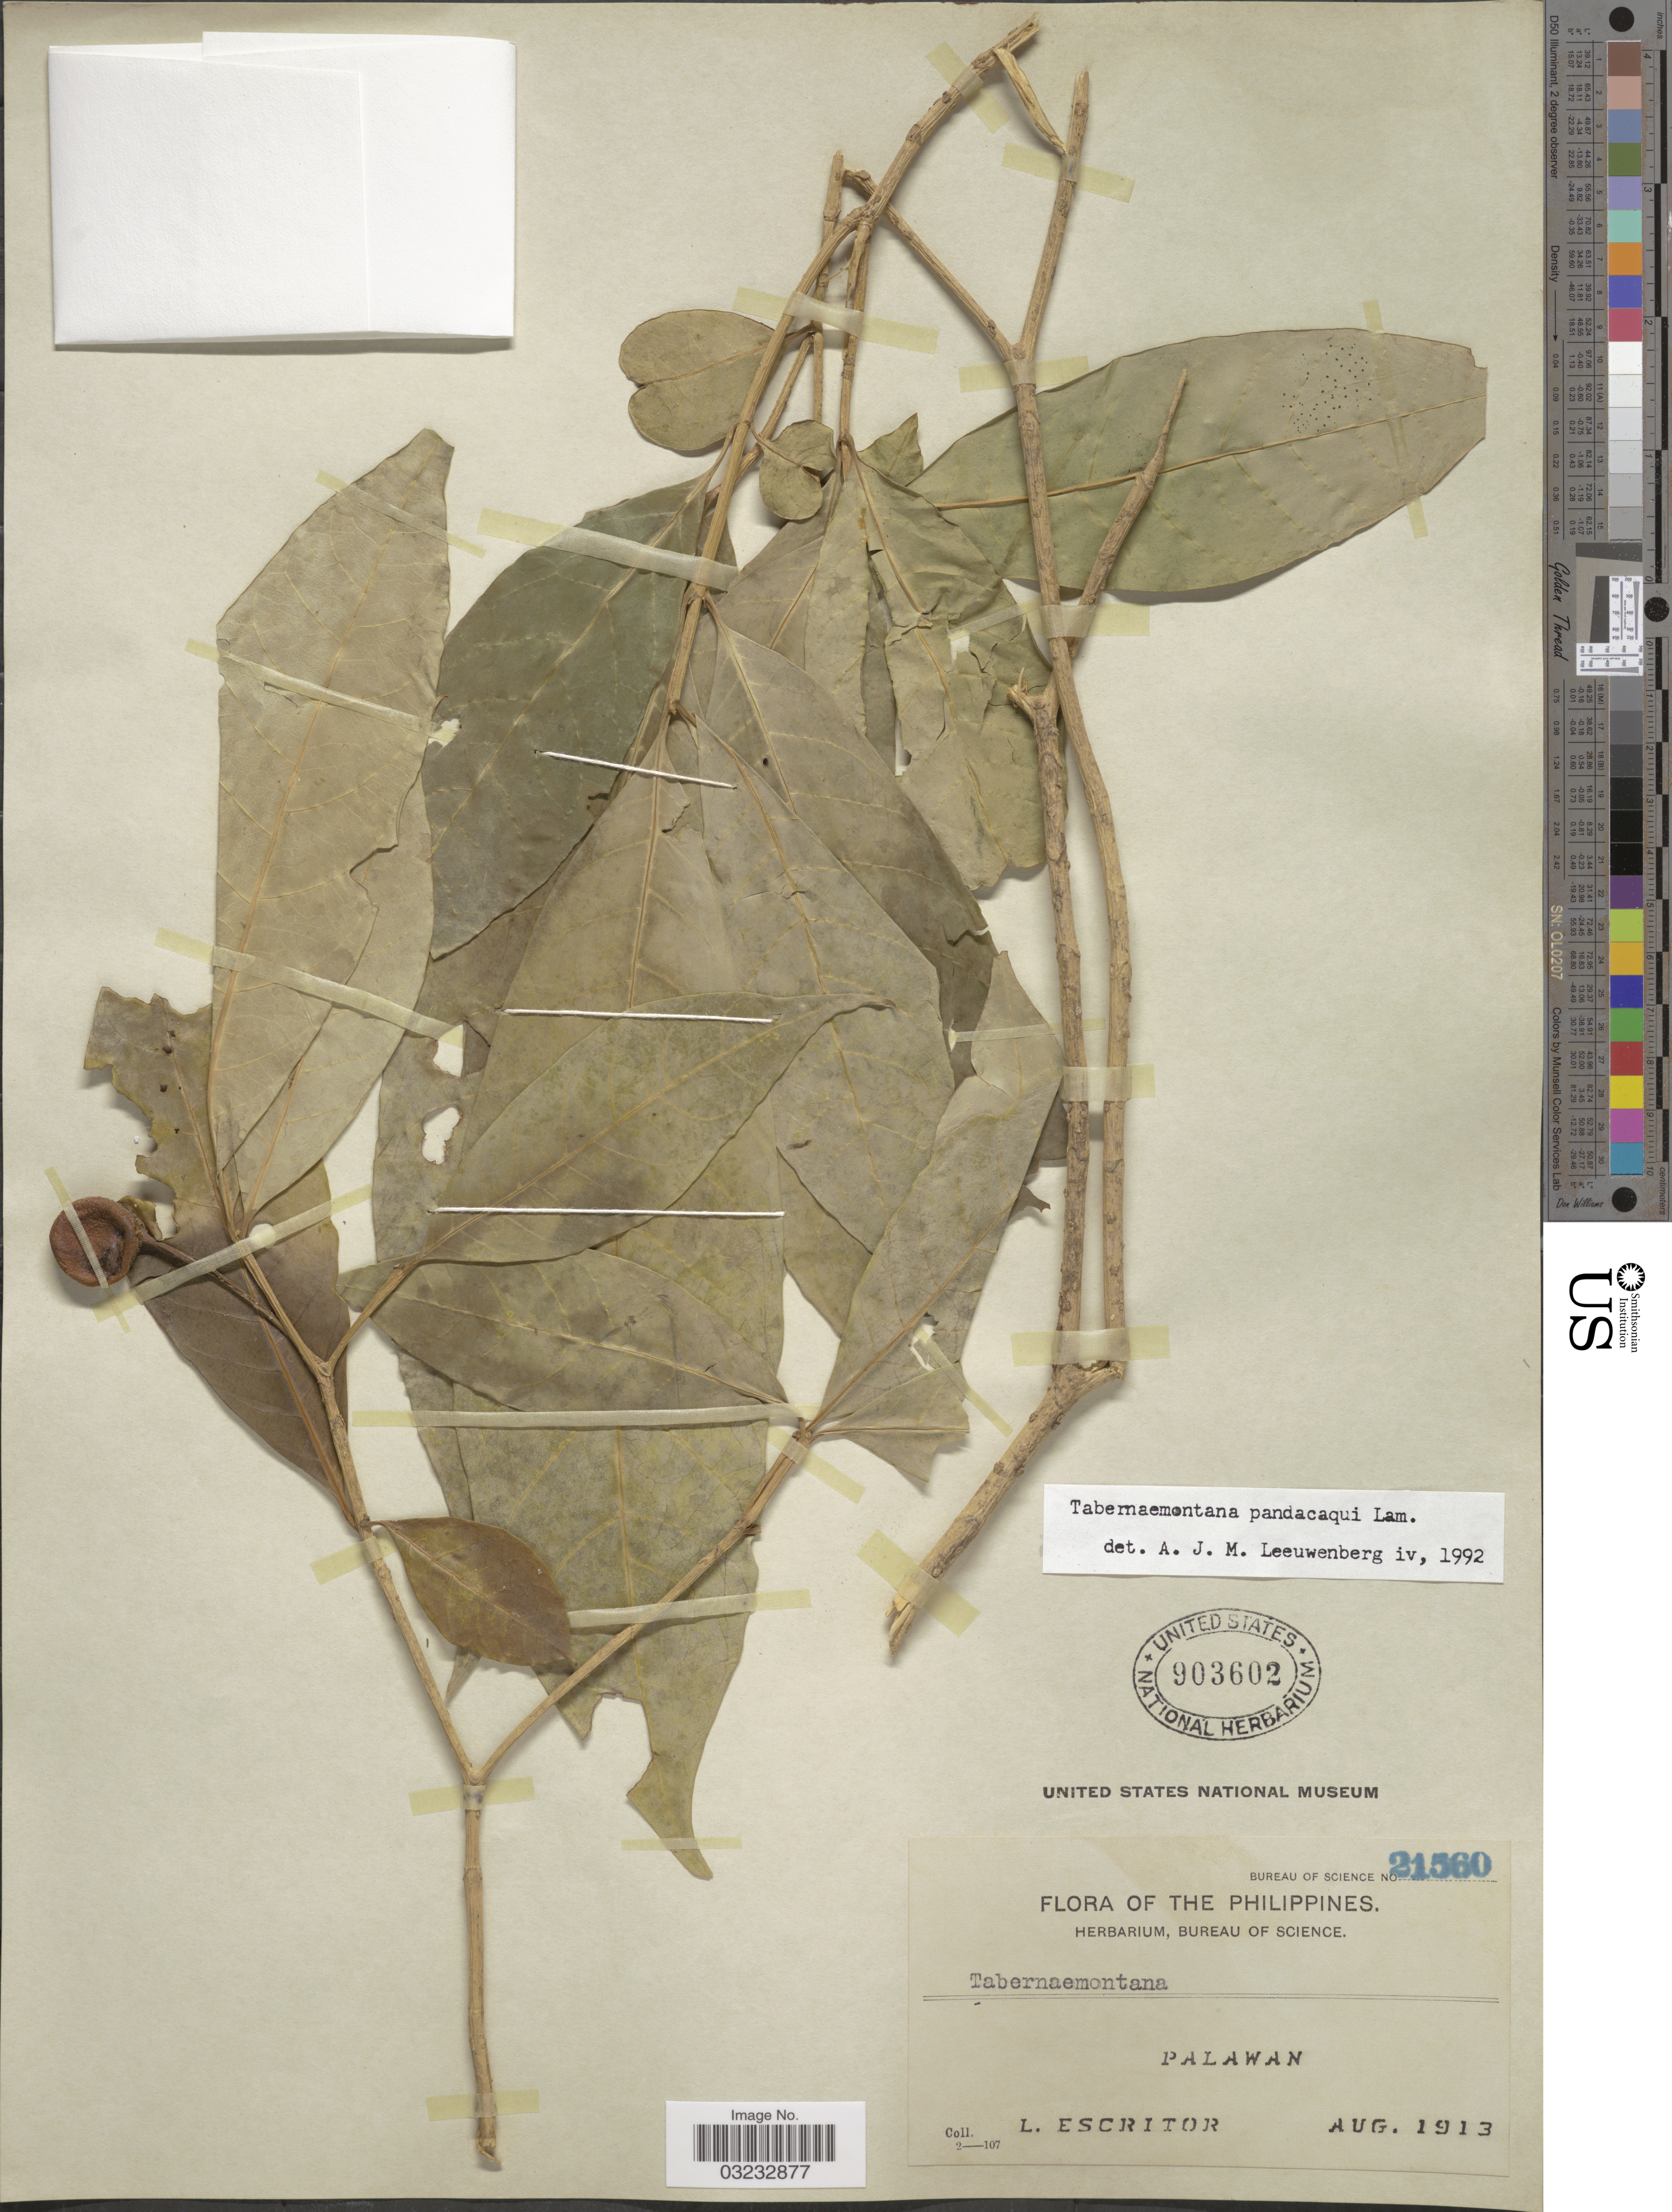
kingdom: Plantae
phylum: Tracheophyta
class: Magnoliopsida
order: Gentianales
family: Apocynaceae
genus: Tabernaemontana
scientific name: Tabernaemontana pandacaqui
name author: Poir.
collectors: L. Escritor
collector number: Bureau of Science 21560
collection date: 1913-08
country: Philippines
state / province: Mimaropa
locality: Palawan.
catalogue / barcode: US 903602